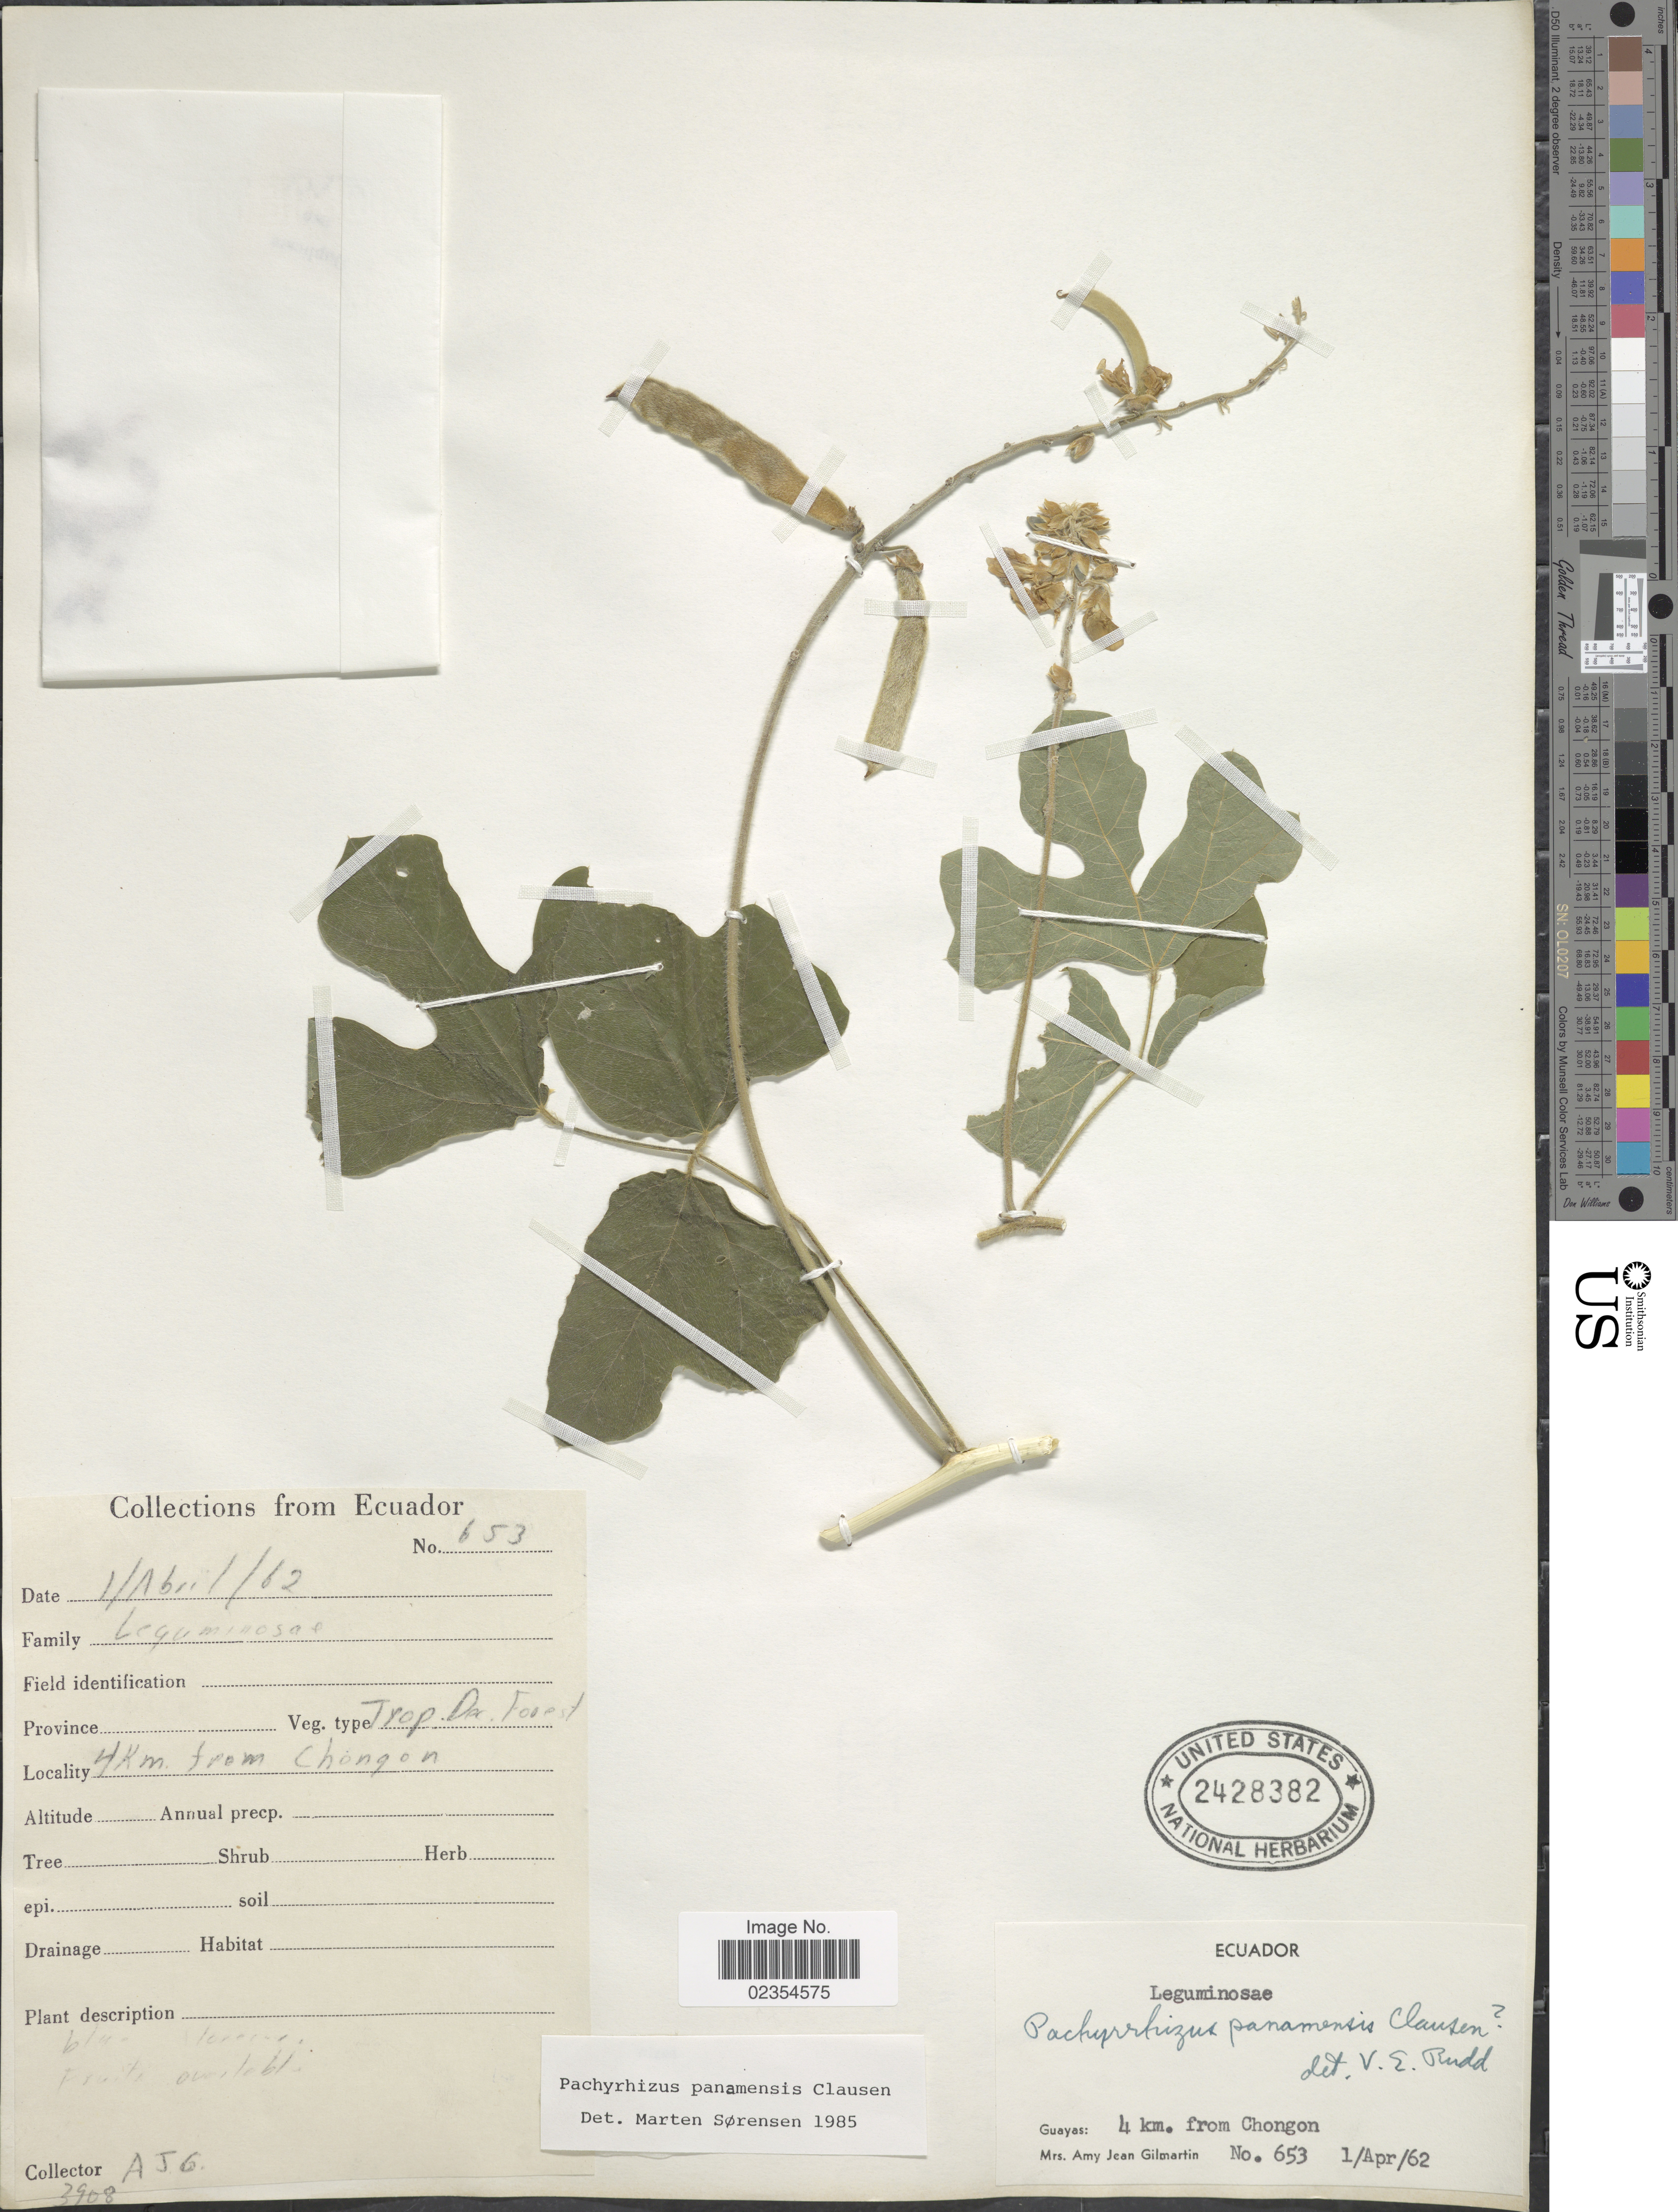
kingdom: Plantae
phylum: Tracheophyta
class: Magnoliopsida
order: Fabales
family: Fabaceae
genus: Pachyrhizus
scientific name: Pachyrhizus panamensis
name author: R.T. Clausen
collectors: A. J. Gilmartin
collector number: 653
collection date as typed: Transcribed d/m/y: 1/4/62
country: Ecuador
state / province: Guayas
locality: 4 km. from Chongon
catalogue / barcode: US 2428382